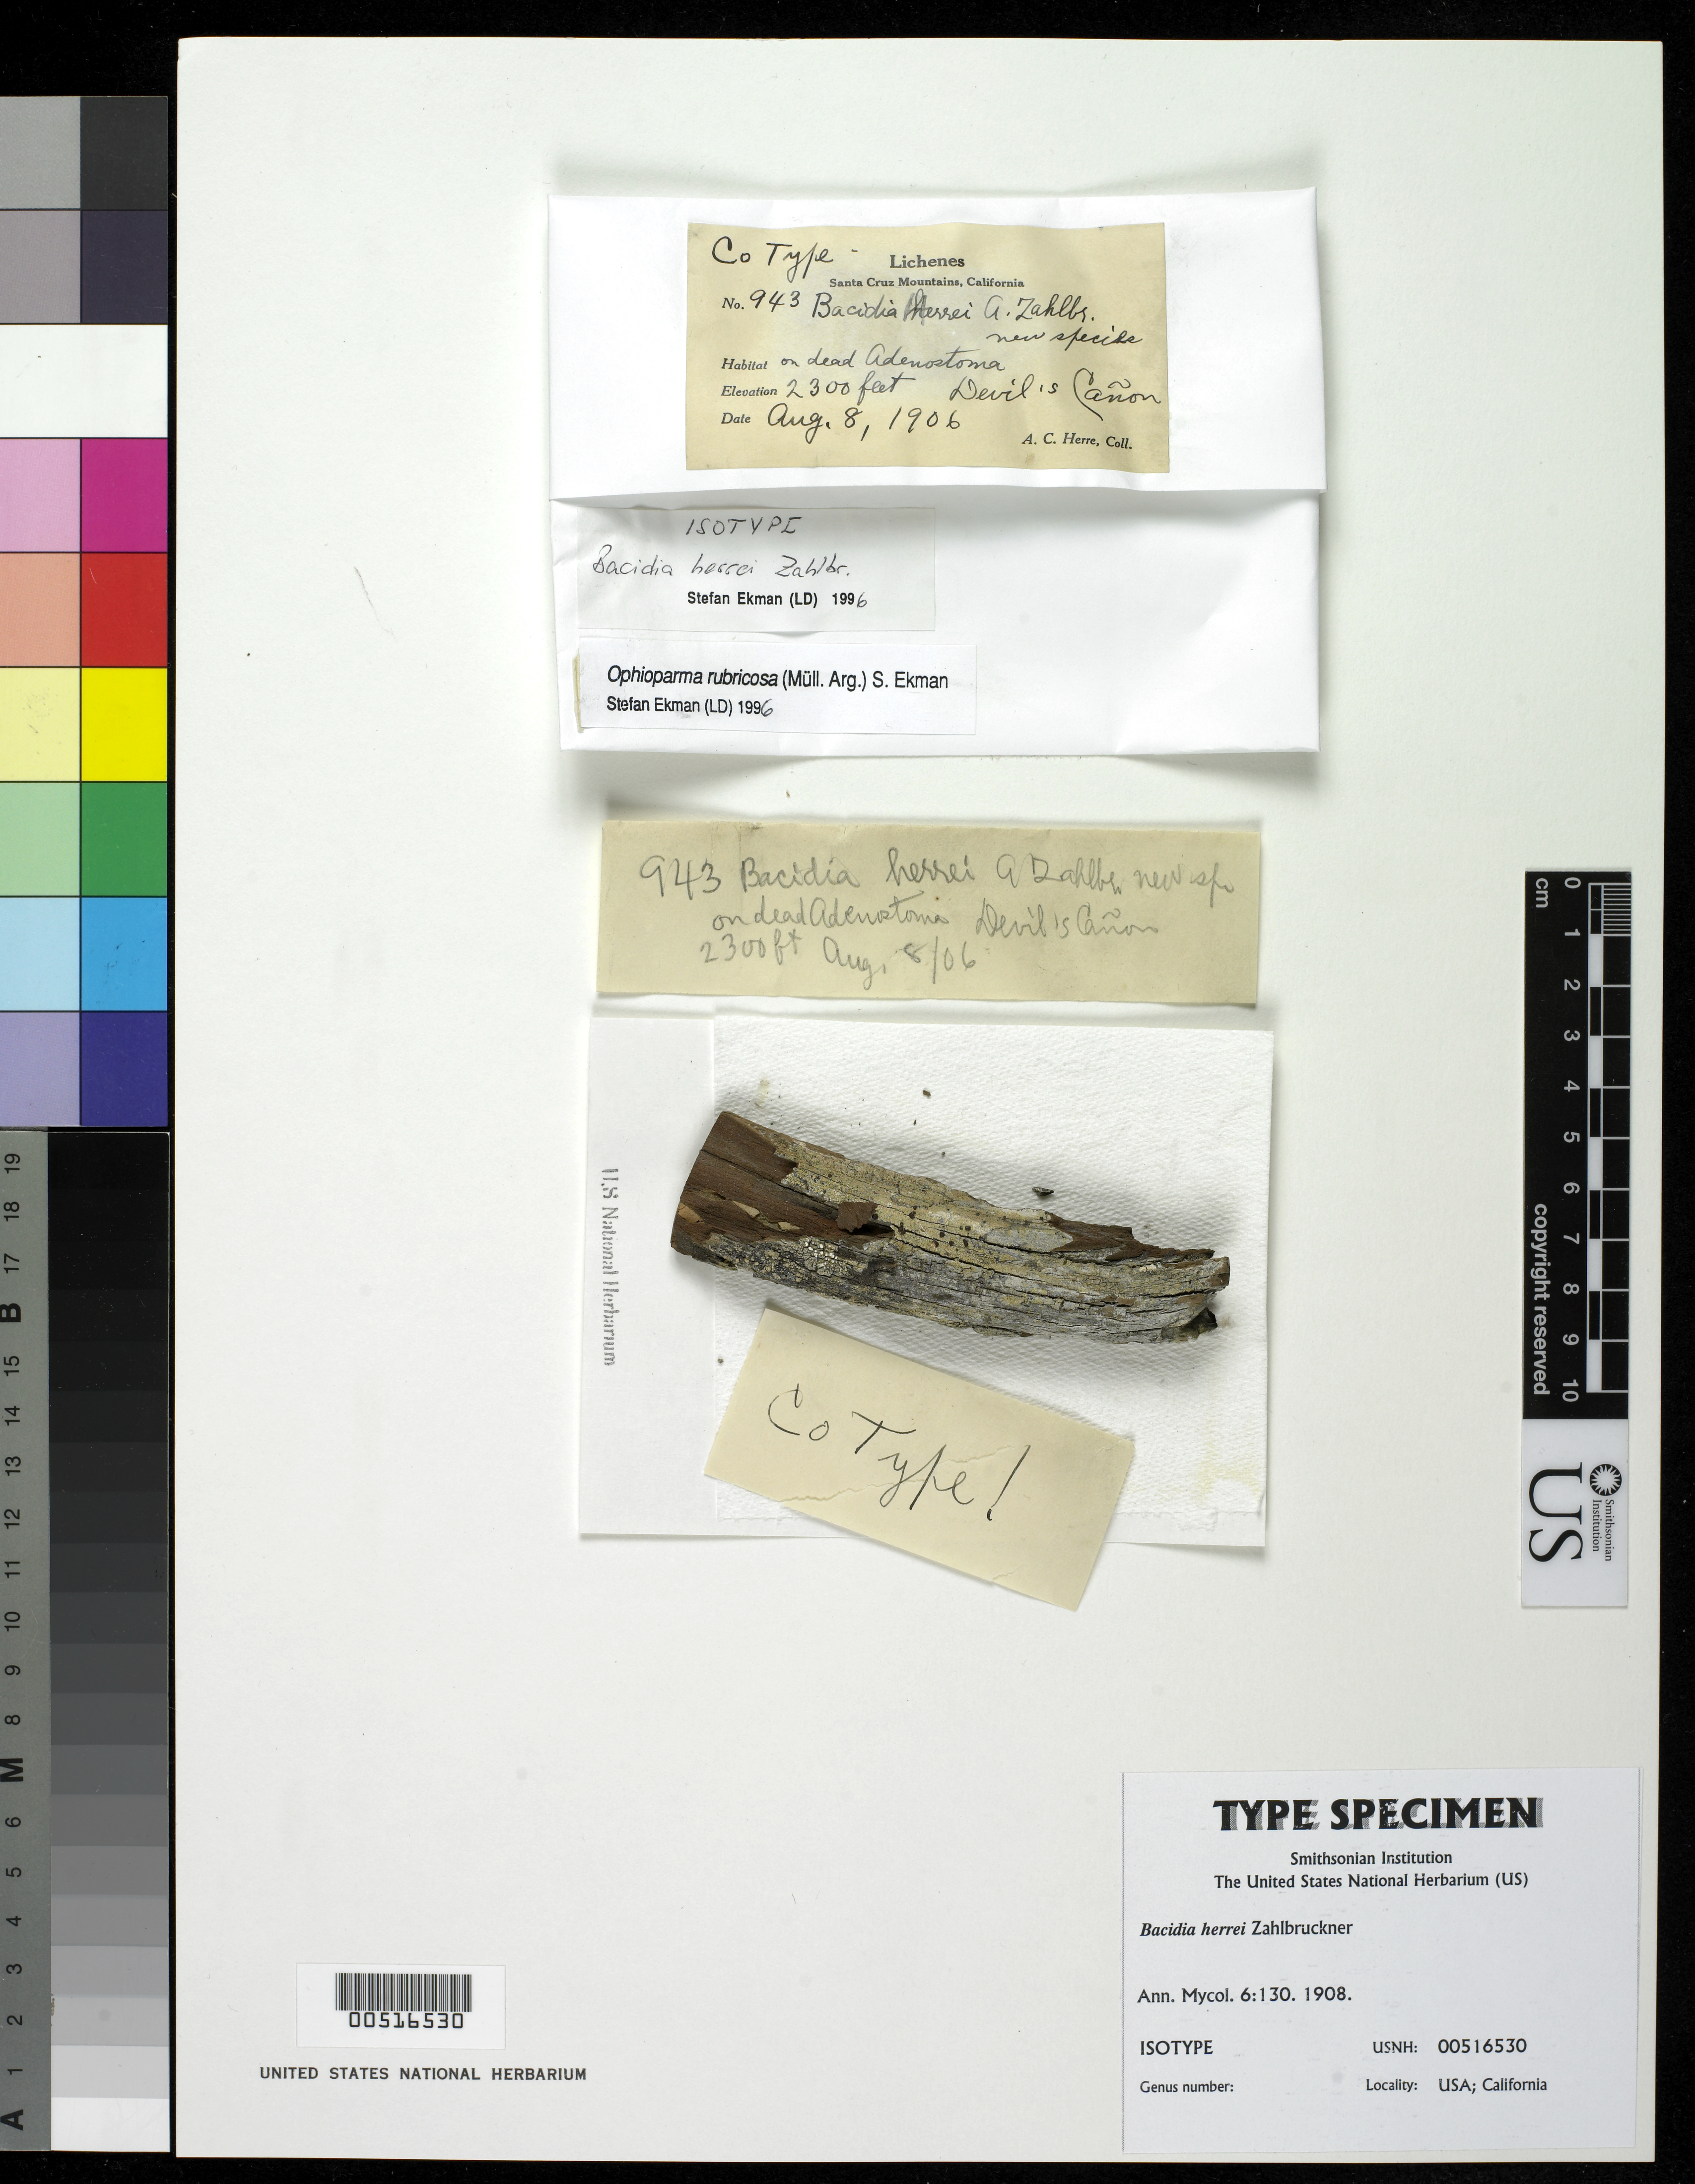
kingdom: Fungi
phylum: Ascomycota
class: Lecanoromycetes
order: Lecanorales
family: Ramalinaceae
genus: Bacidia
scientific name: Bacidia herrei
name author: Zahlbr.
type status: Isotype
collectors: A. W. Herre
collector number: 943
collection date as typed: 08 Aug 1906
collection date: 1906-08-08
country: United States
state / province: California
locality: Santa Cruz Mountains, Devil's Canyon.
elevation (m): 701